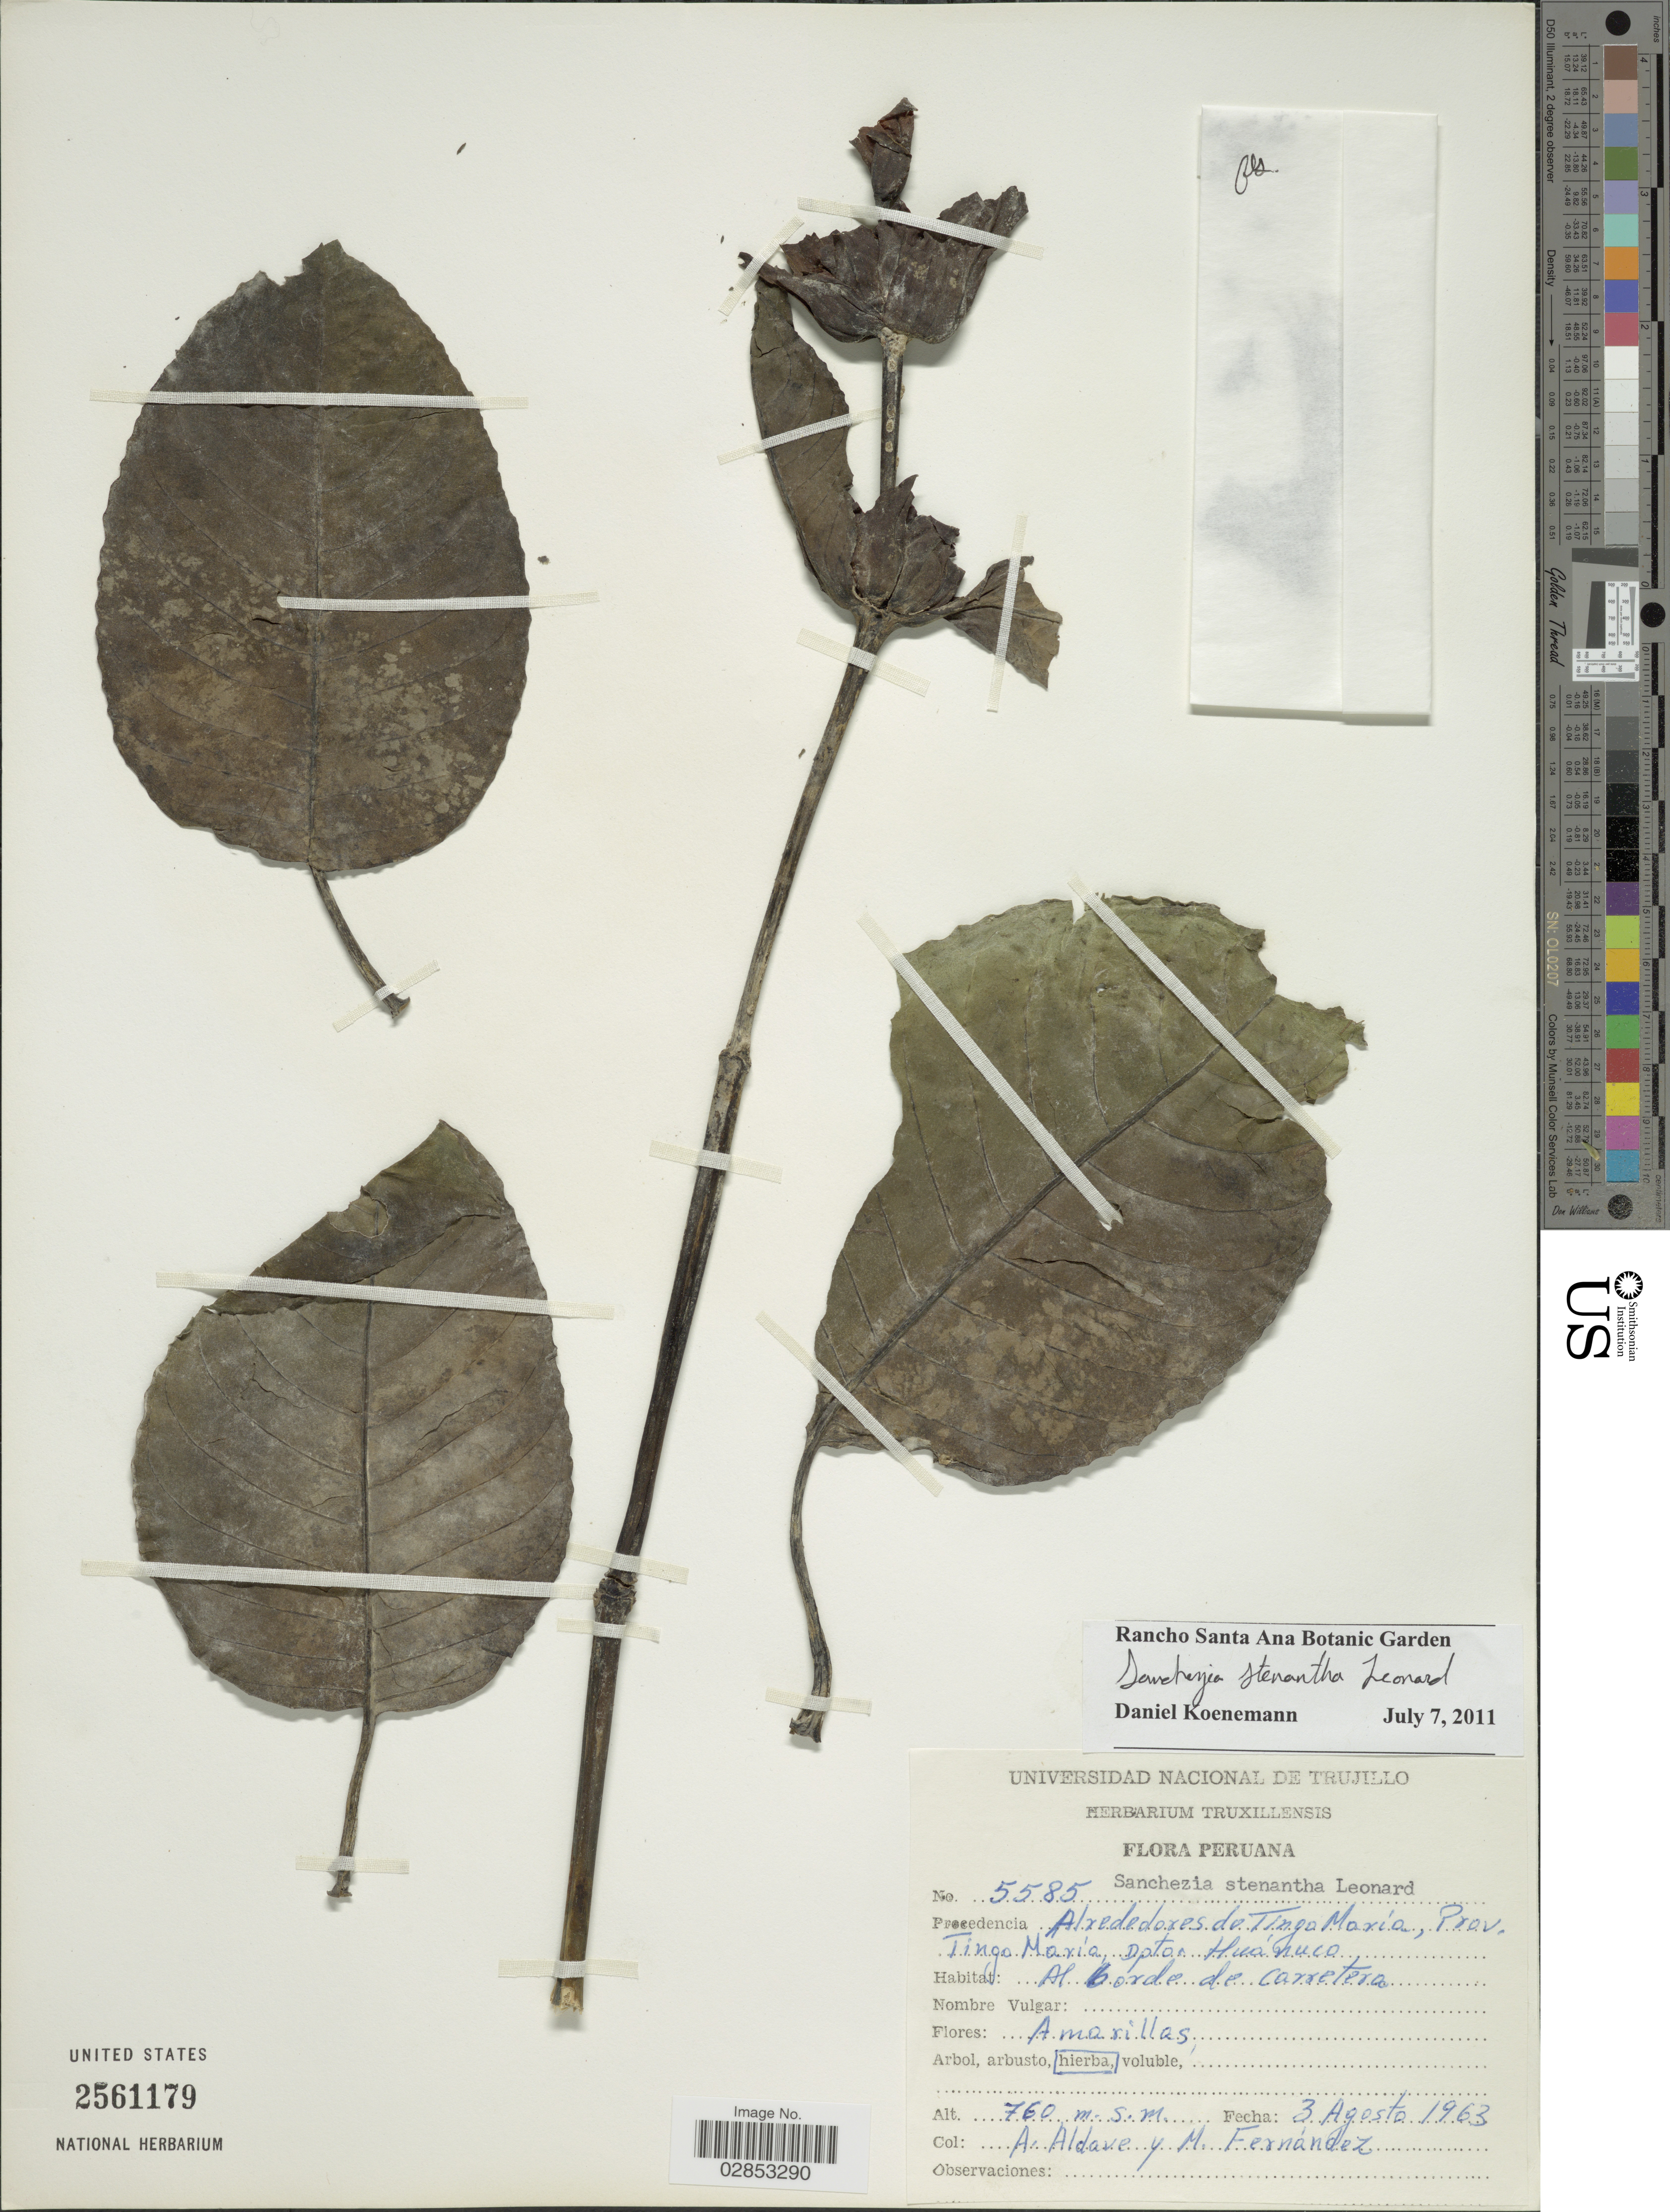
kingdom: Plantae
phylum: Tracheophyta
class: Magnoliopsida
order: Lamiales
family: Acanthaceae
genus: Sanchezia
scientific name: Sanchezia ovata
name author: Ruiz & Pav.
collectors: A. Aldave & M. Fernández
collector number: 5585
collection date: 1963-08-03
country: Peru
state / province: Huánuco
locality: Alrededores de Tingo María, Prov. Tingo María, Dpto. Huánuco, Al borde de carretera.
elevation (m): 760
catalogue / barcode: US 2561179